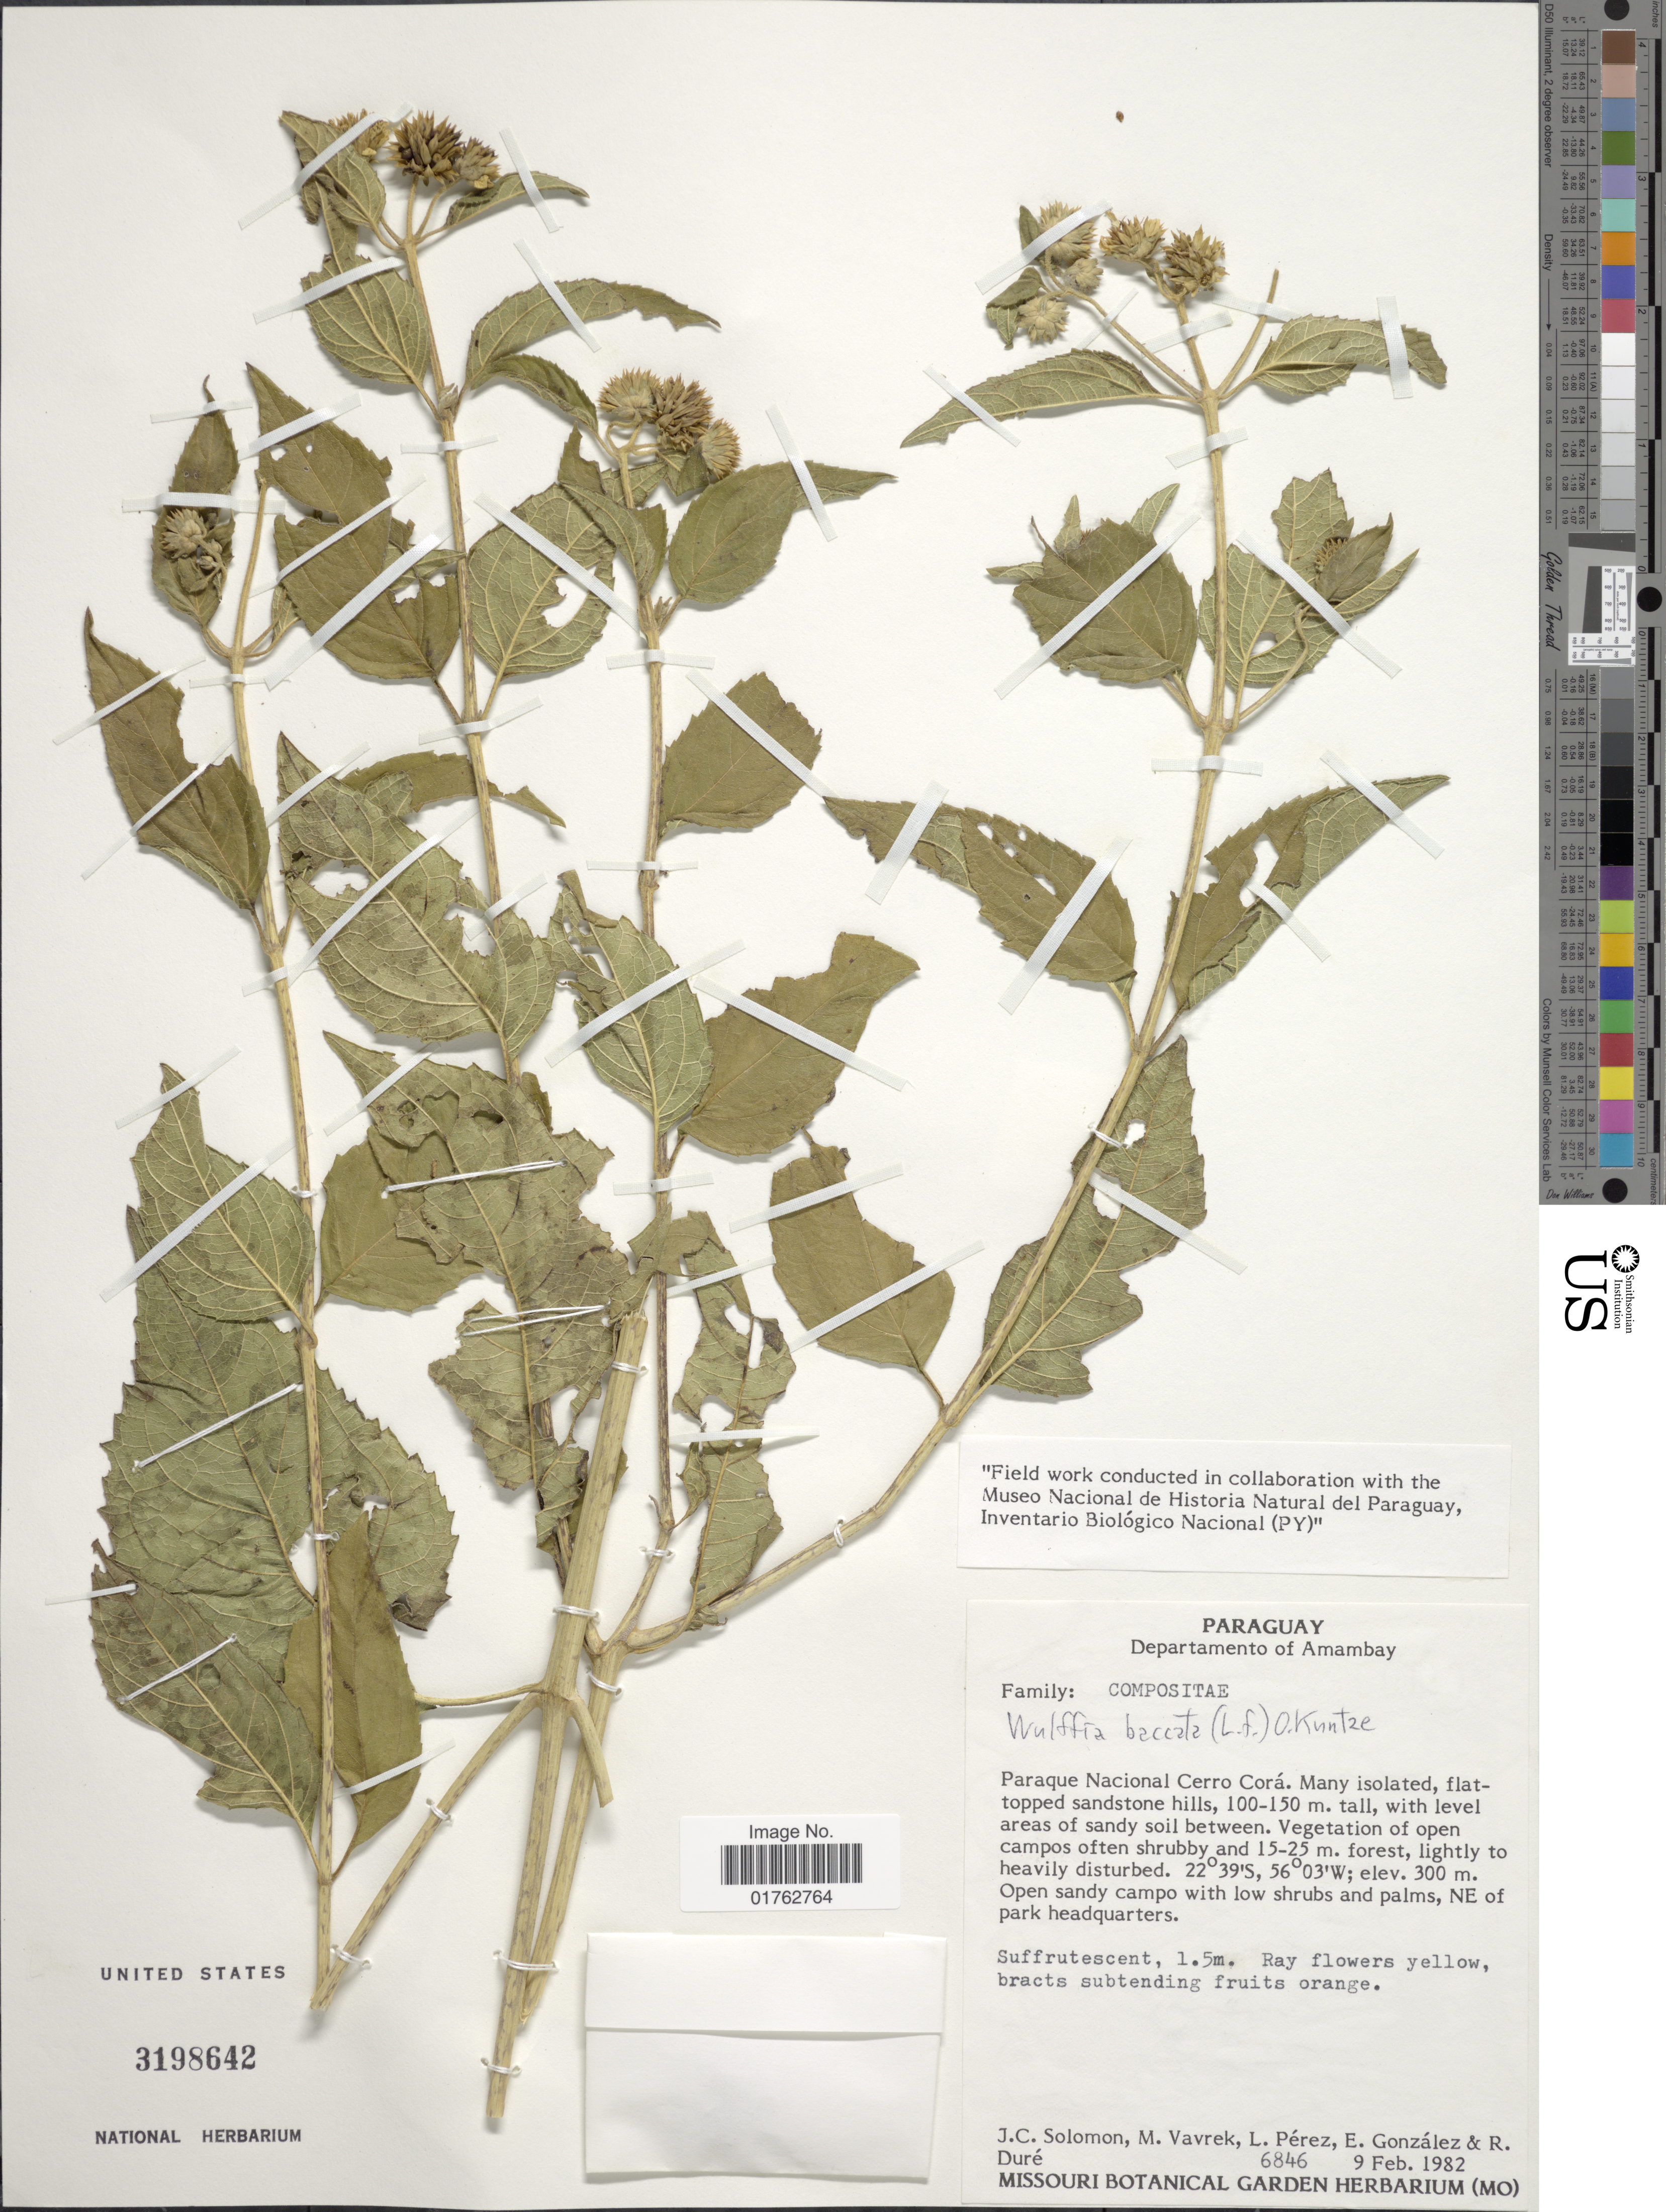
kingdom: Plantae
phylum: Tracheophyta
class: Magnoliopsida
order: Asterales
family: Asteraceae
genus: Wulffia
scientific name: Wulffia baccata var. baccata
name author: (L.) Kuntze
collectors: J. C. Solomon, M. Vavrek, L. Pérez, E. González & R. Duré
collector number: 6846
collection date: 1982-02-09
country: Paraguay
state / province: Amambay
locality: Paraque Nacional Cerro Cora, many isolated, flat topped sandstone hills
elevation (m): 100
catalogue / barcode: US 3198642